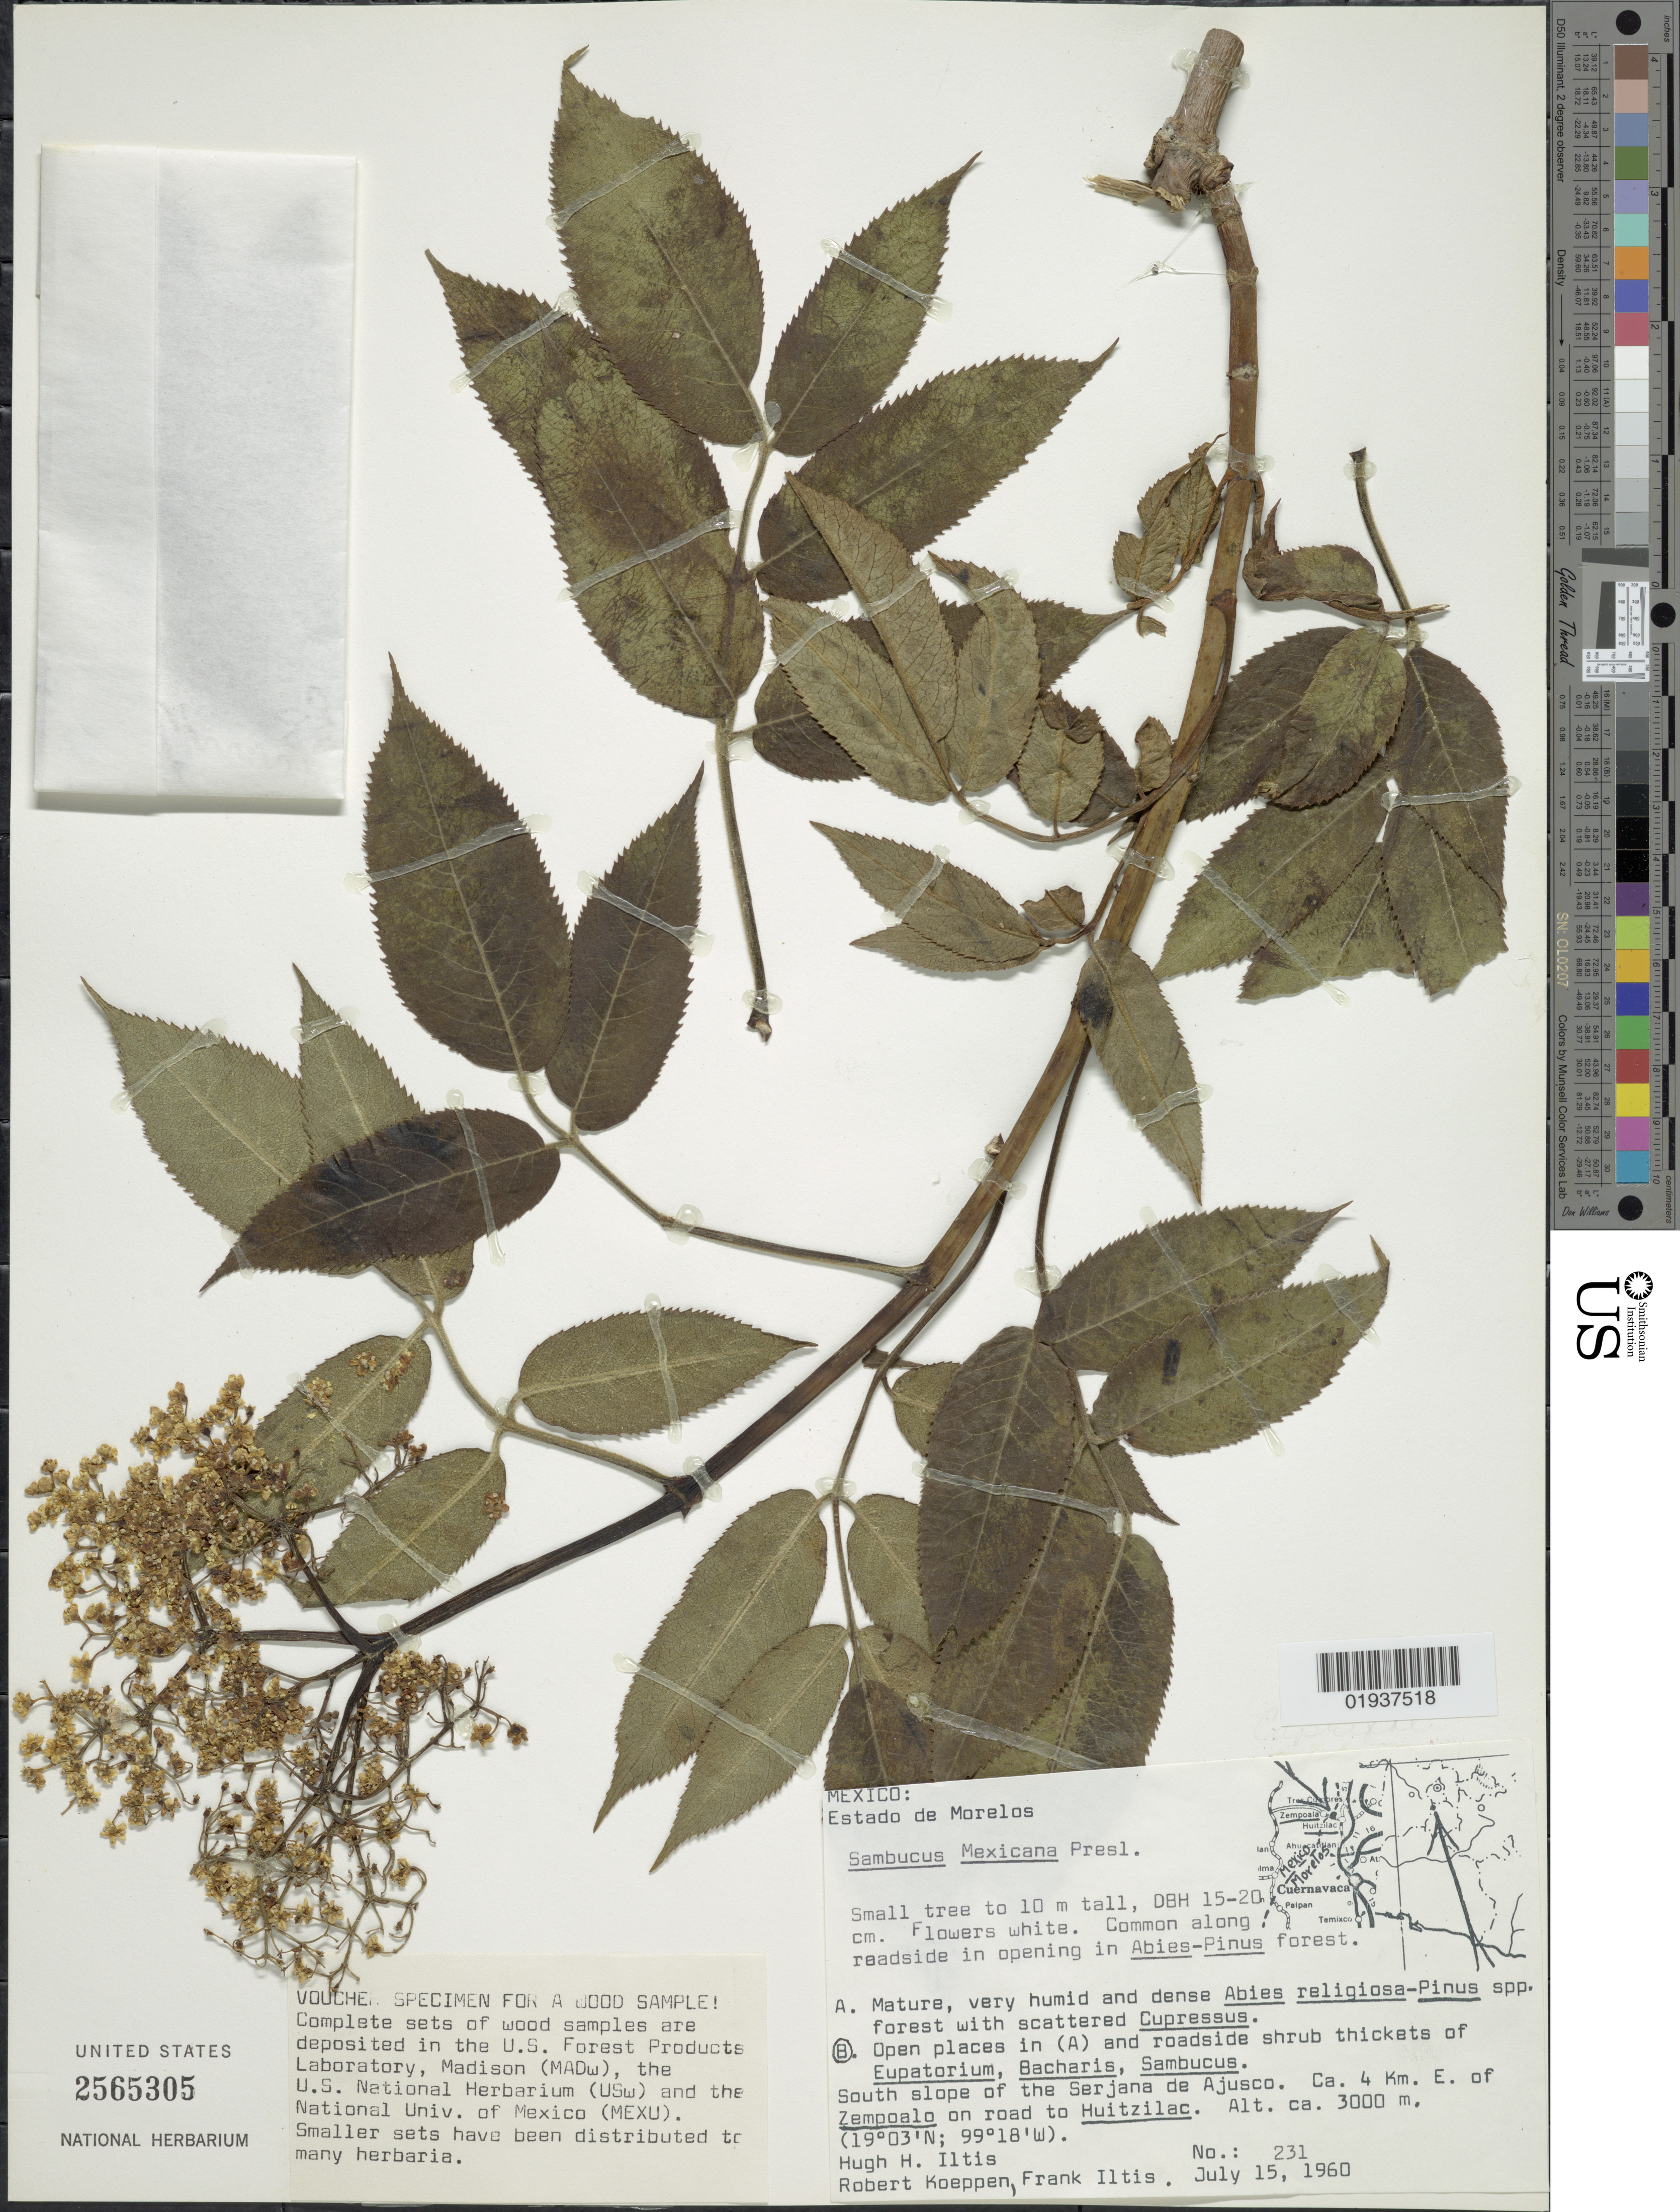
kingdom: Plantae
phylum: Tracheophyta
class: Magnoliopsida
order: Dipsacales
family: Viburnaceae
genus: Sambucus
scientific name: Sambucus mexicana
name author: C. Presl ex DC.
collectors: H. Iltis, R. C. Koeppen & F. S. Iltis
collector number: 231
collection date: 1960-07-15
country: Mexico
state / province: Morelos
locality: Estado de Morelos. South slope of the Serjana de Ajusco. Ca. 4 Km. E. of Zempoalo on road to Huitzilac.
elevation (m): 3000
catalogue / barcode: US 2565305